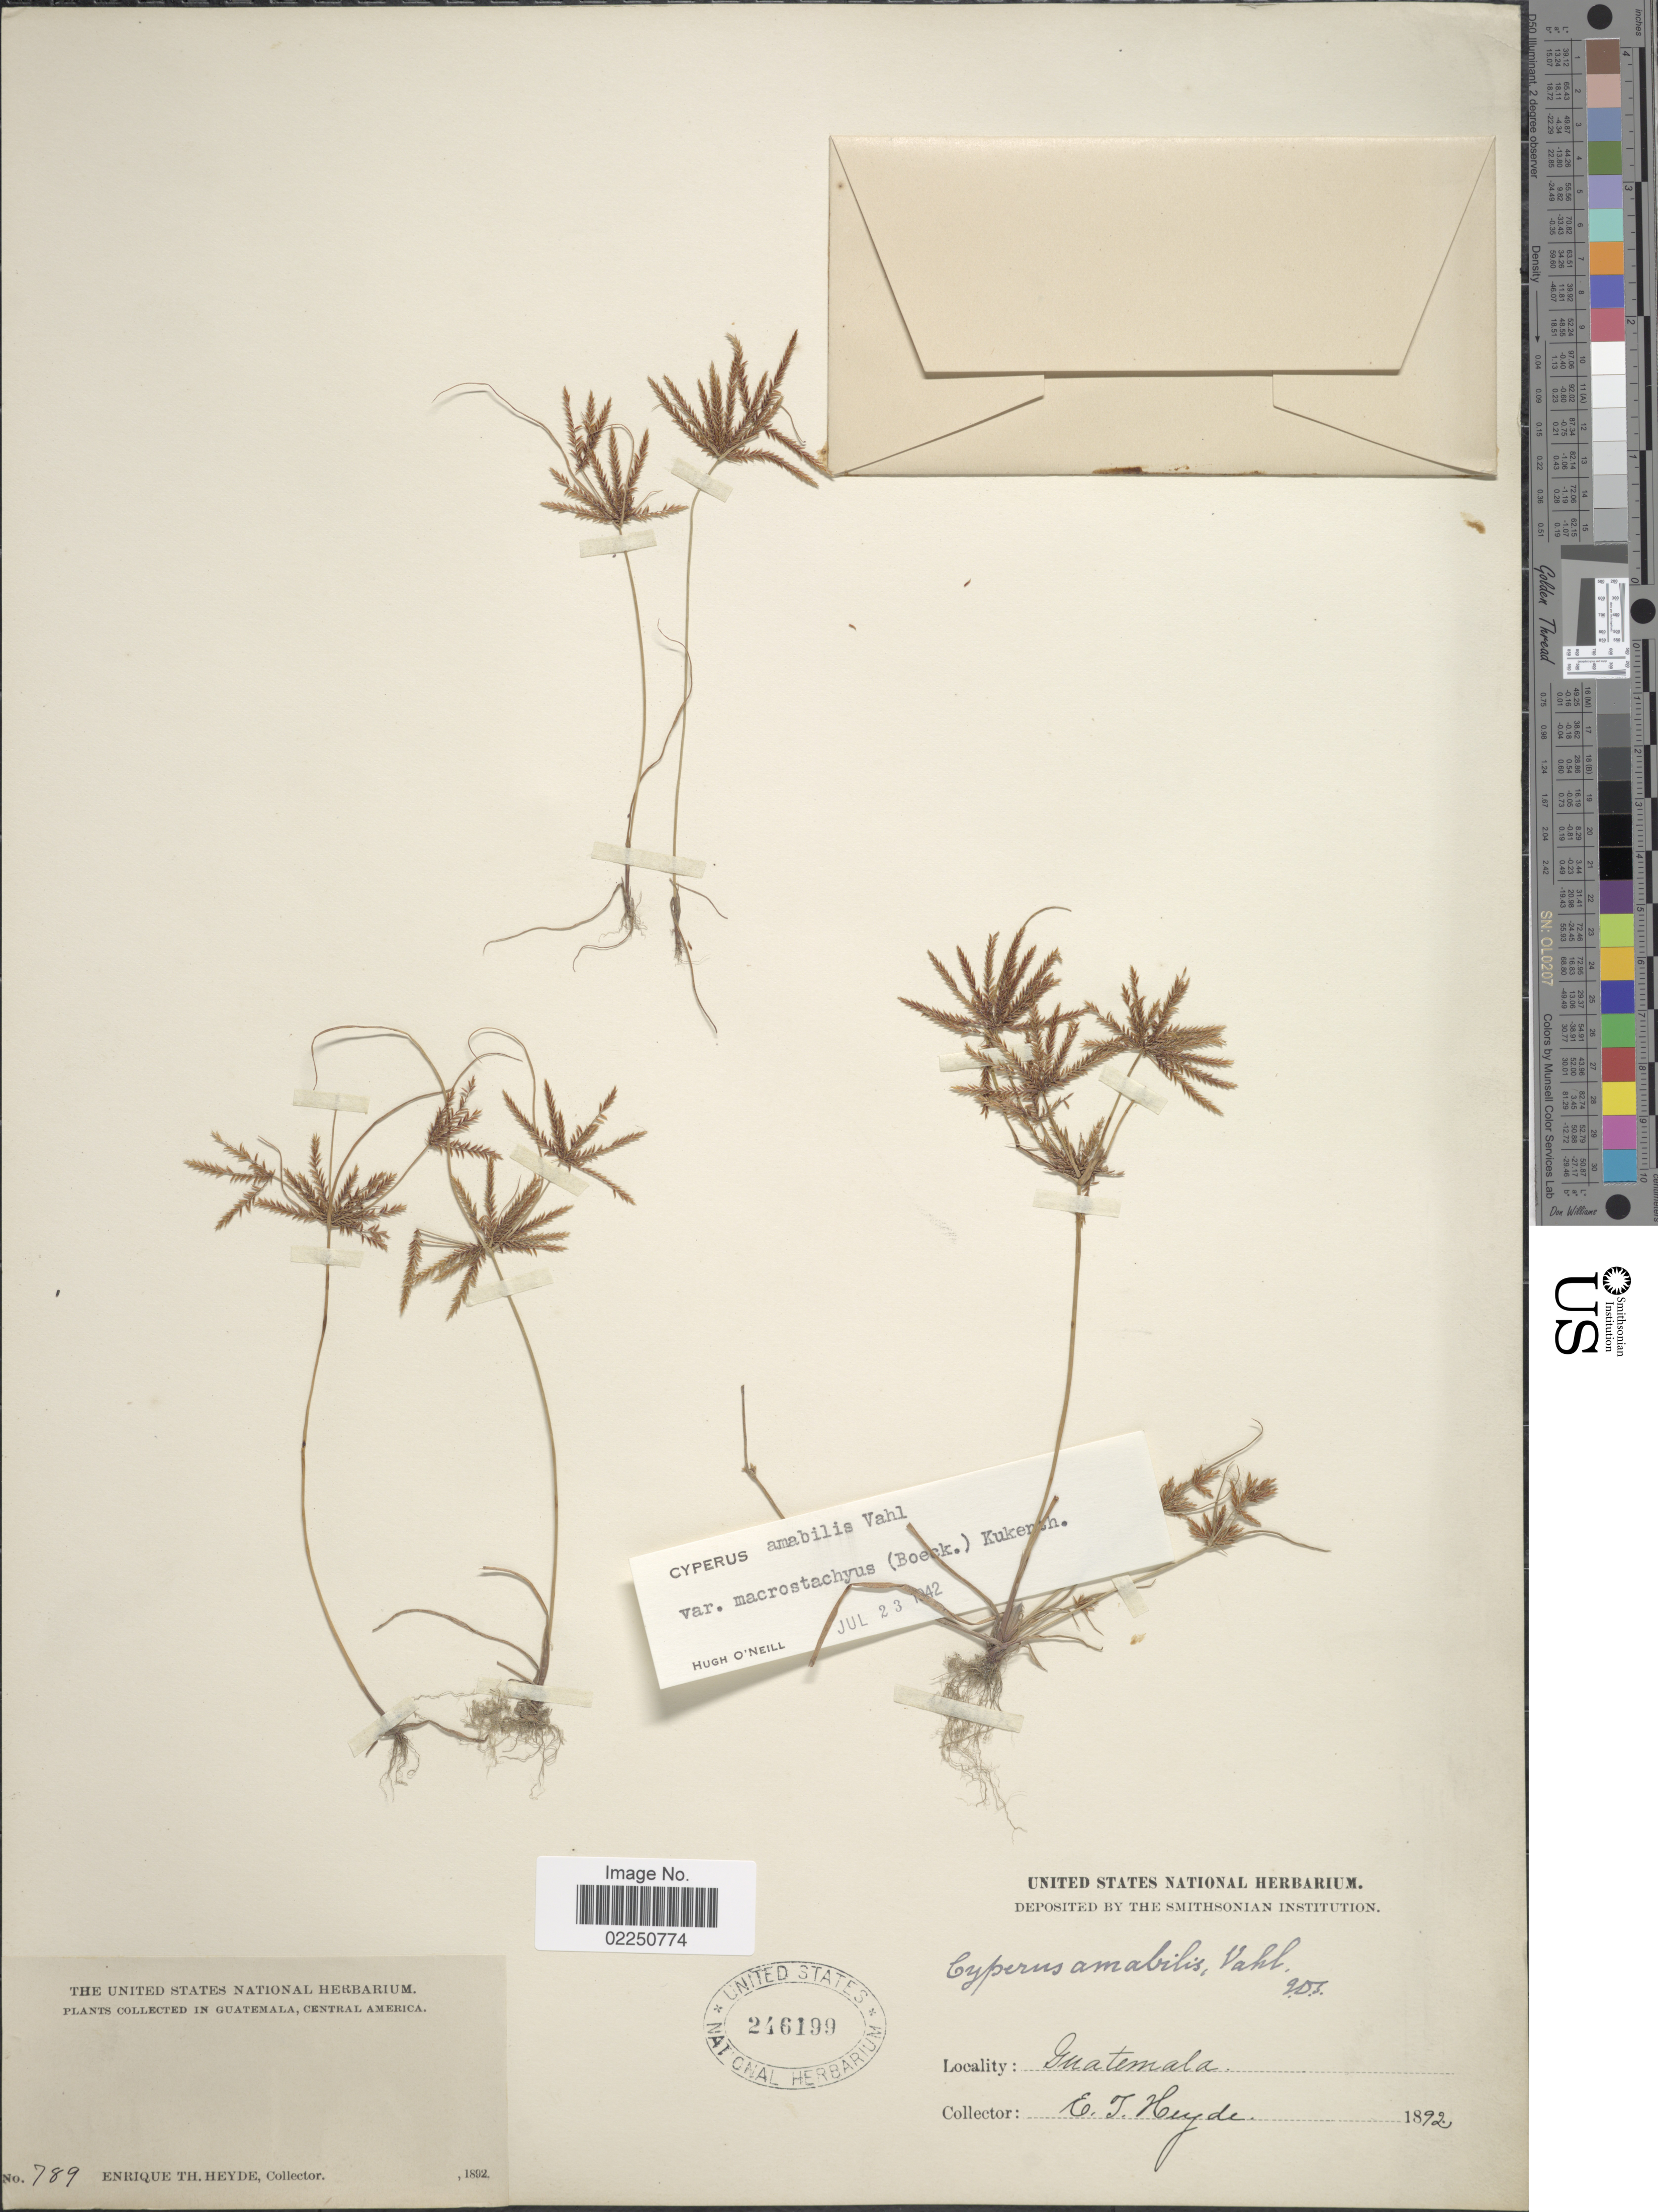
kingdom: Plantae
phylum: Tracheophyta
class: Liliopsida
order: Poales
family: Cyperaceae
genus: Cyperus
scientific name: Cyperus amabilis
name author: Vahl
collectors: E. T. Heyde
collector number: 789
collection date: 1892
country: Guatemala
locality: Guatemala, Central America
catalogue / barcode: US 246199